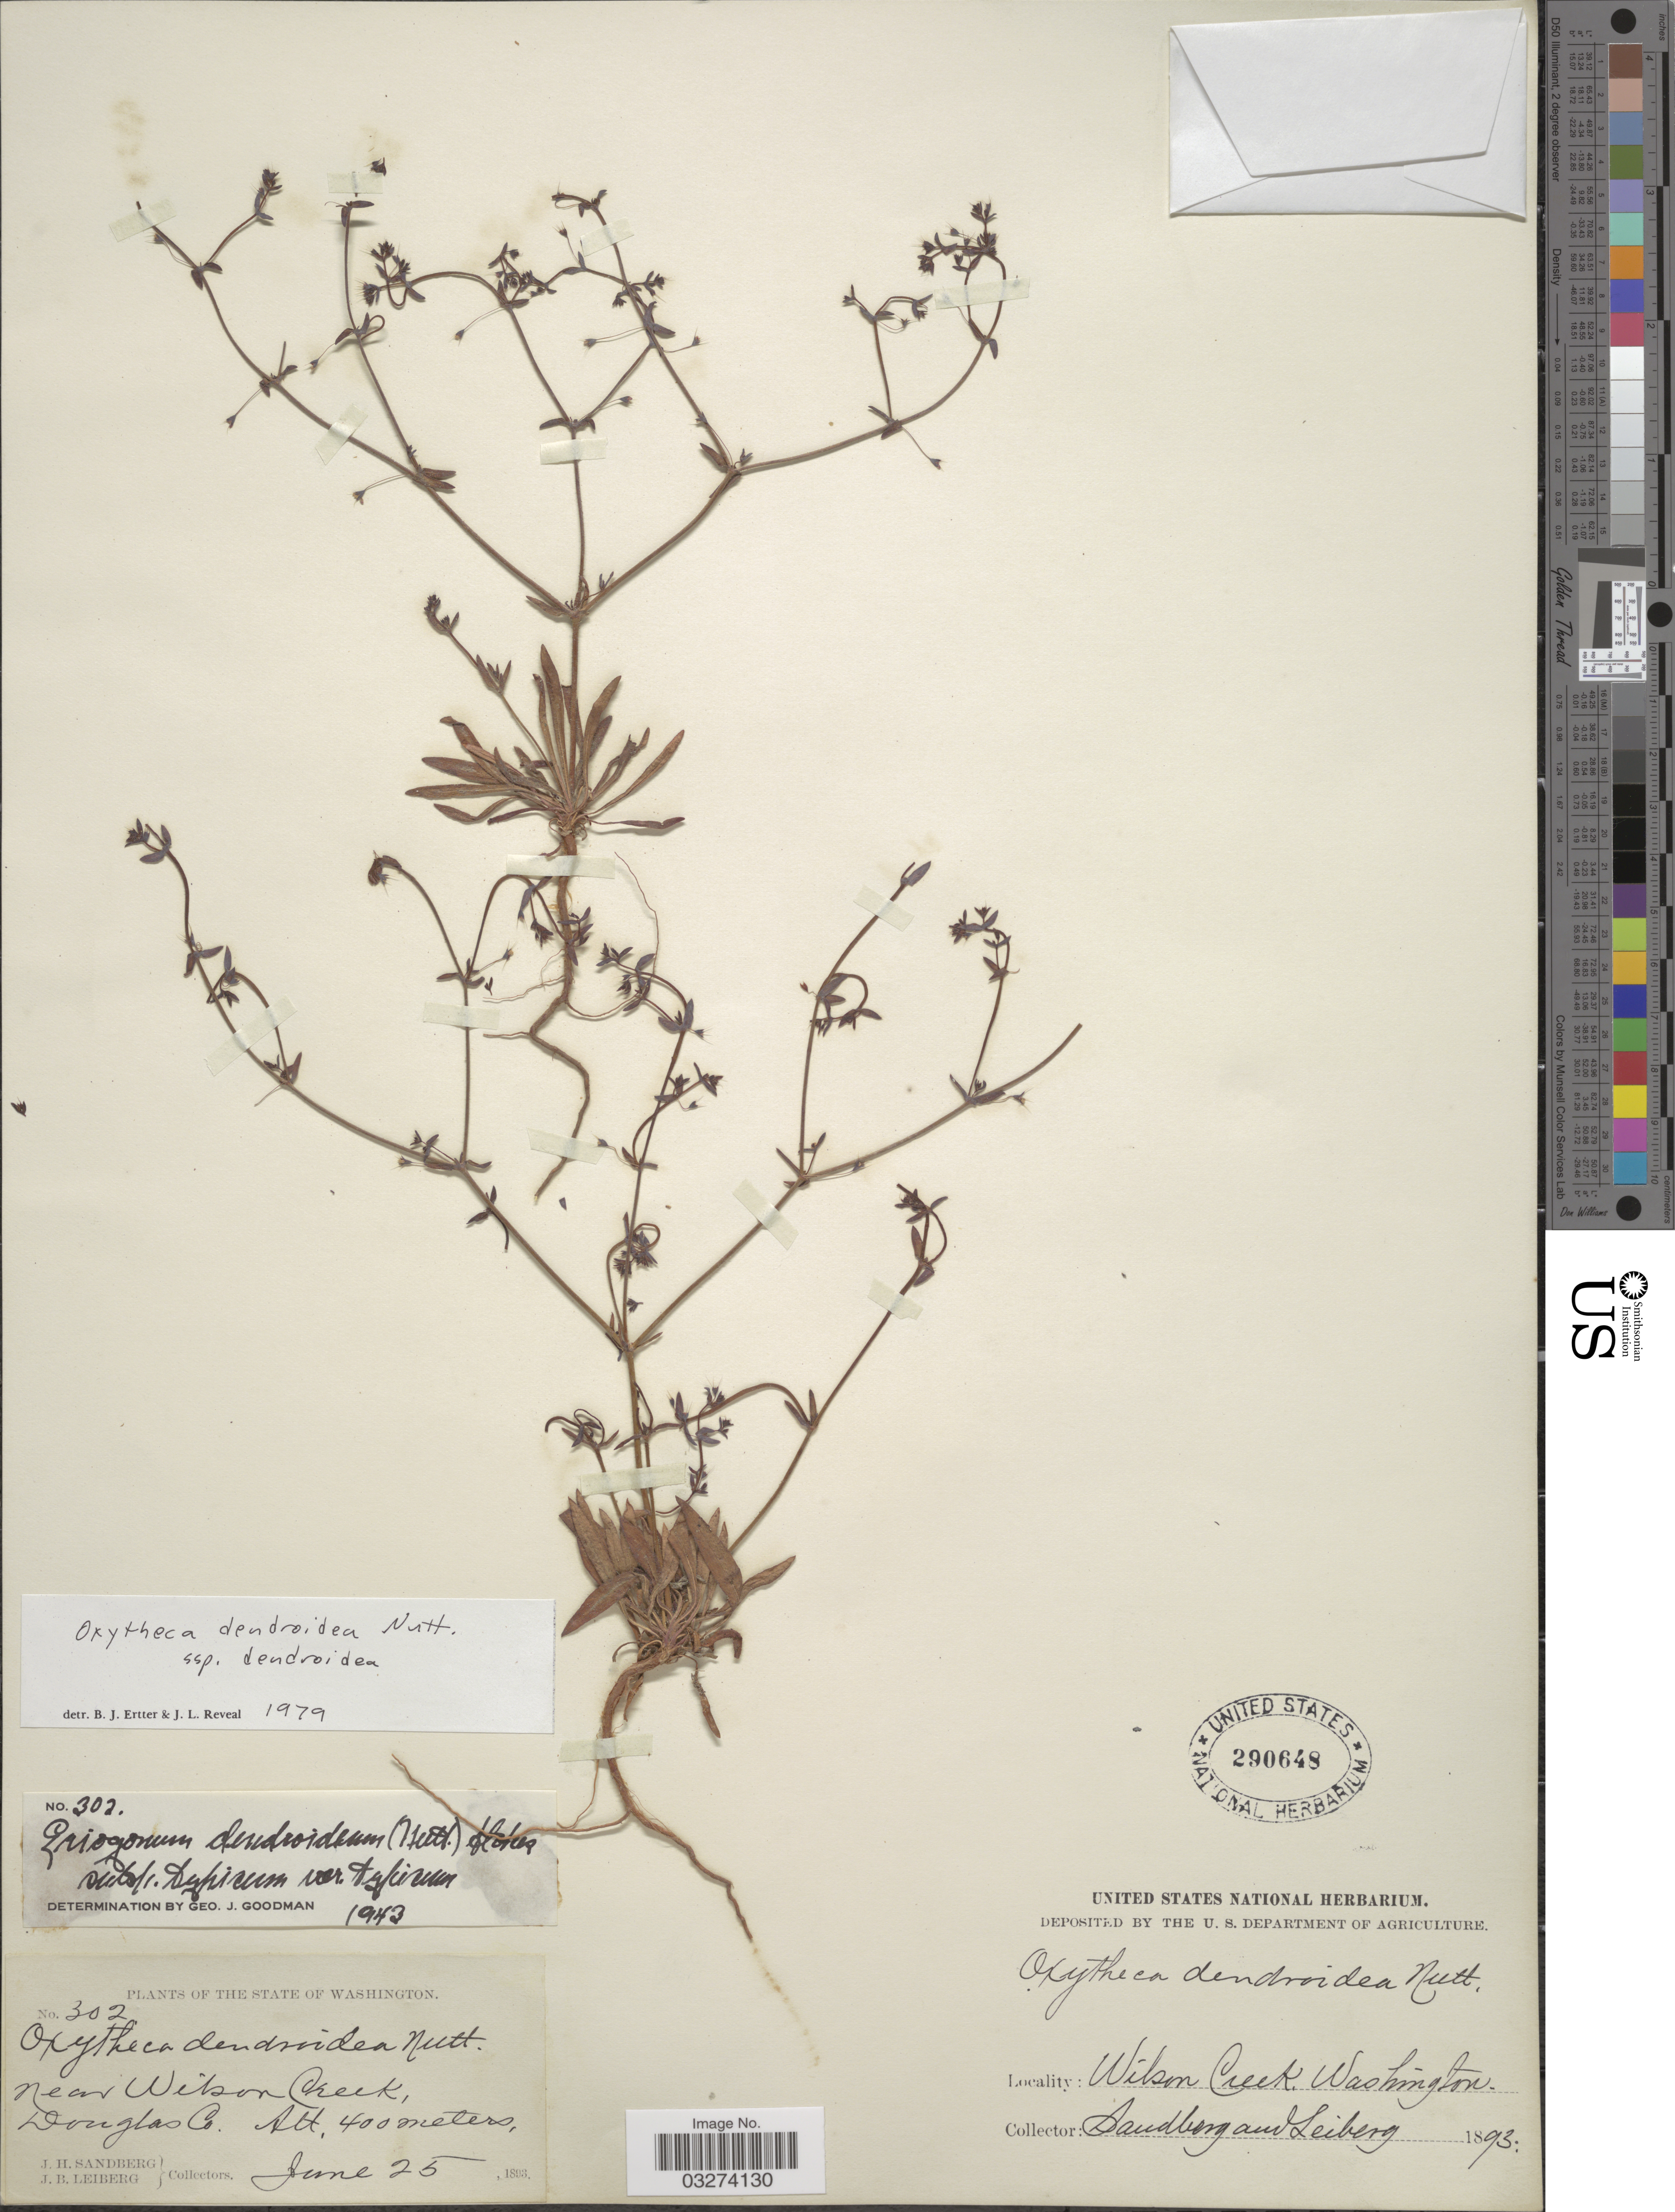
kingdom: Plantae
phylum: Tracheophyta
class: Magnoliopsida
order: Caryophyllales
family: Polygonaceae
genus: Oxytheca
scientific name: Oxytheca dendroidea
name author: Nutt.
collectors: J. H. Sandberg & J. B. Leiberg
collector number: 302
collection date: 1893-06-25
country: United States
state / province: Washington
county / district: Douglas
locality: Near Wilson Creek, Douglas Co.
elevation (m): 400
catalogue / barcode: US 290648